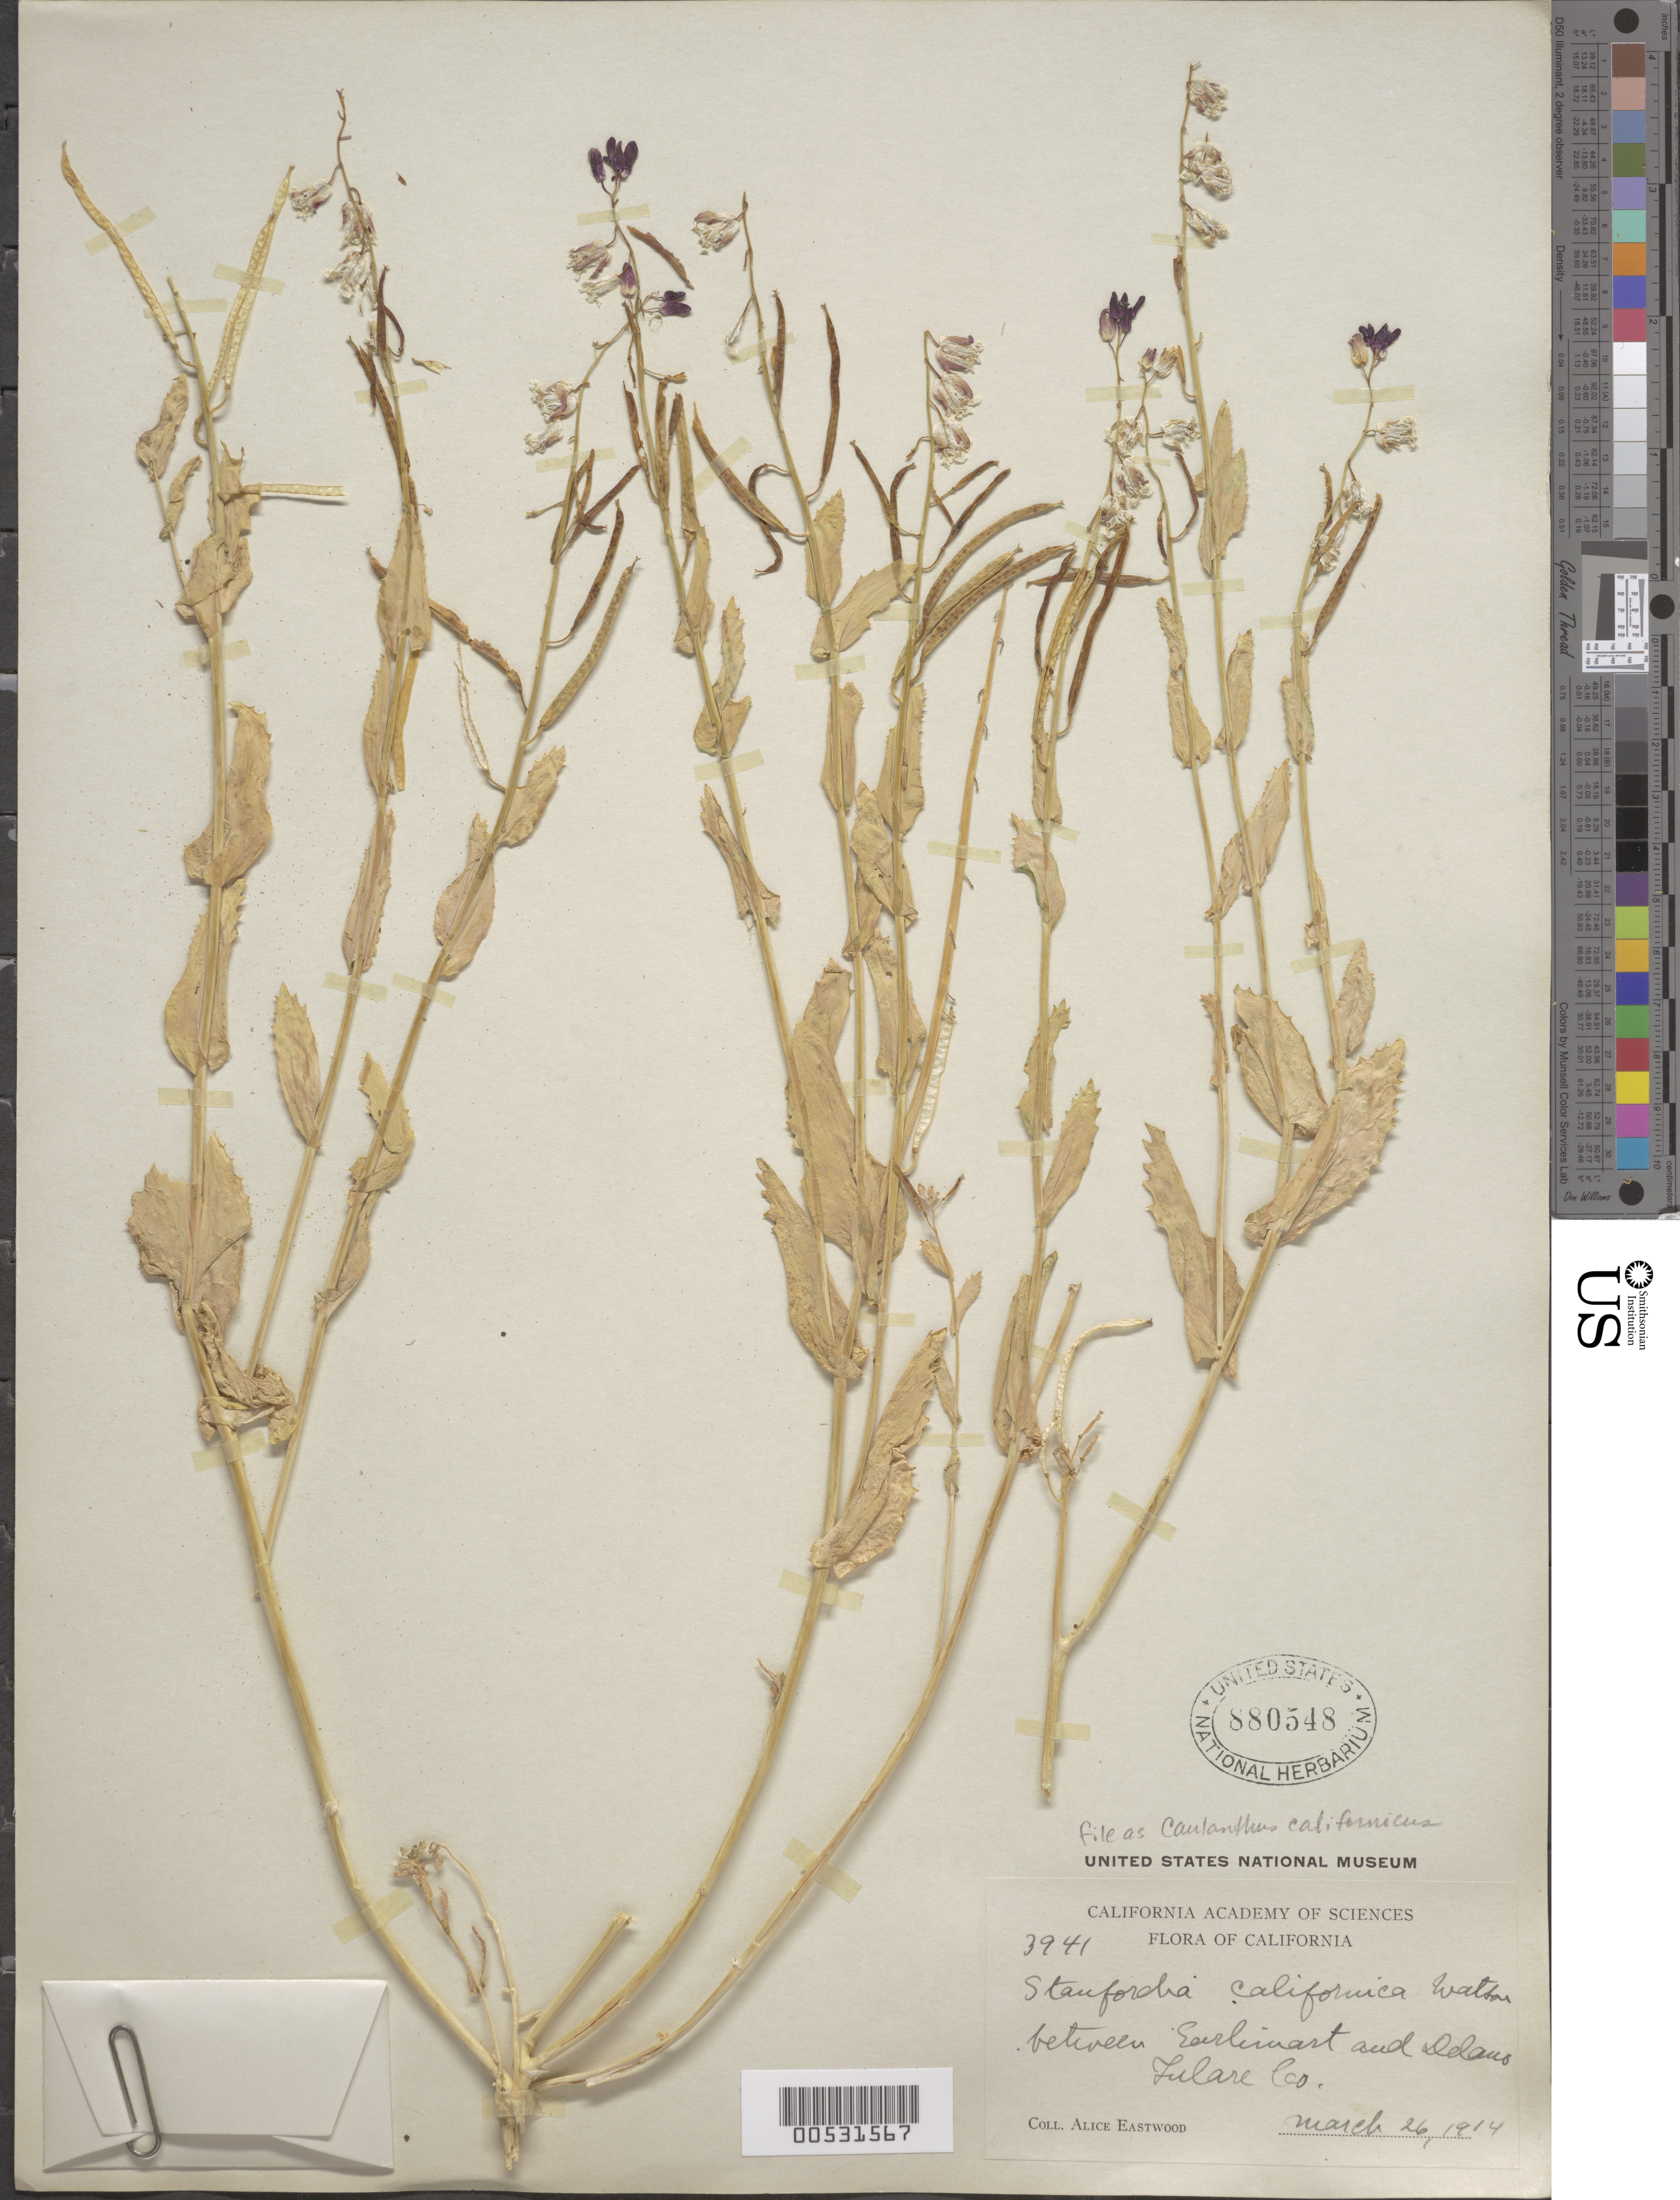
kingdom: Plantae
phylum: Tracheophyta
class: Magnoliopsida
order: Brassicales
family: Brassicaceae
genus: Caulanthus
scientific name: Caulanthus californicus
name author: S. Watson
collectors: A. Eastwood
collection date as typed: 26 Mar 1914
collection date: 1914-03-26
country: United States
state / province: California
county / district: Kern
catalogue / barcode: US 880548